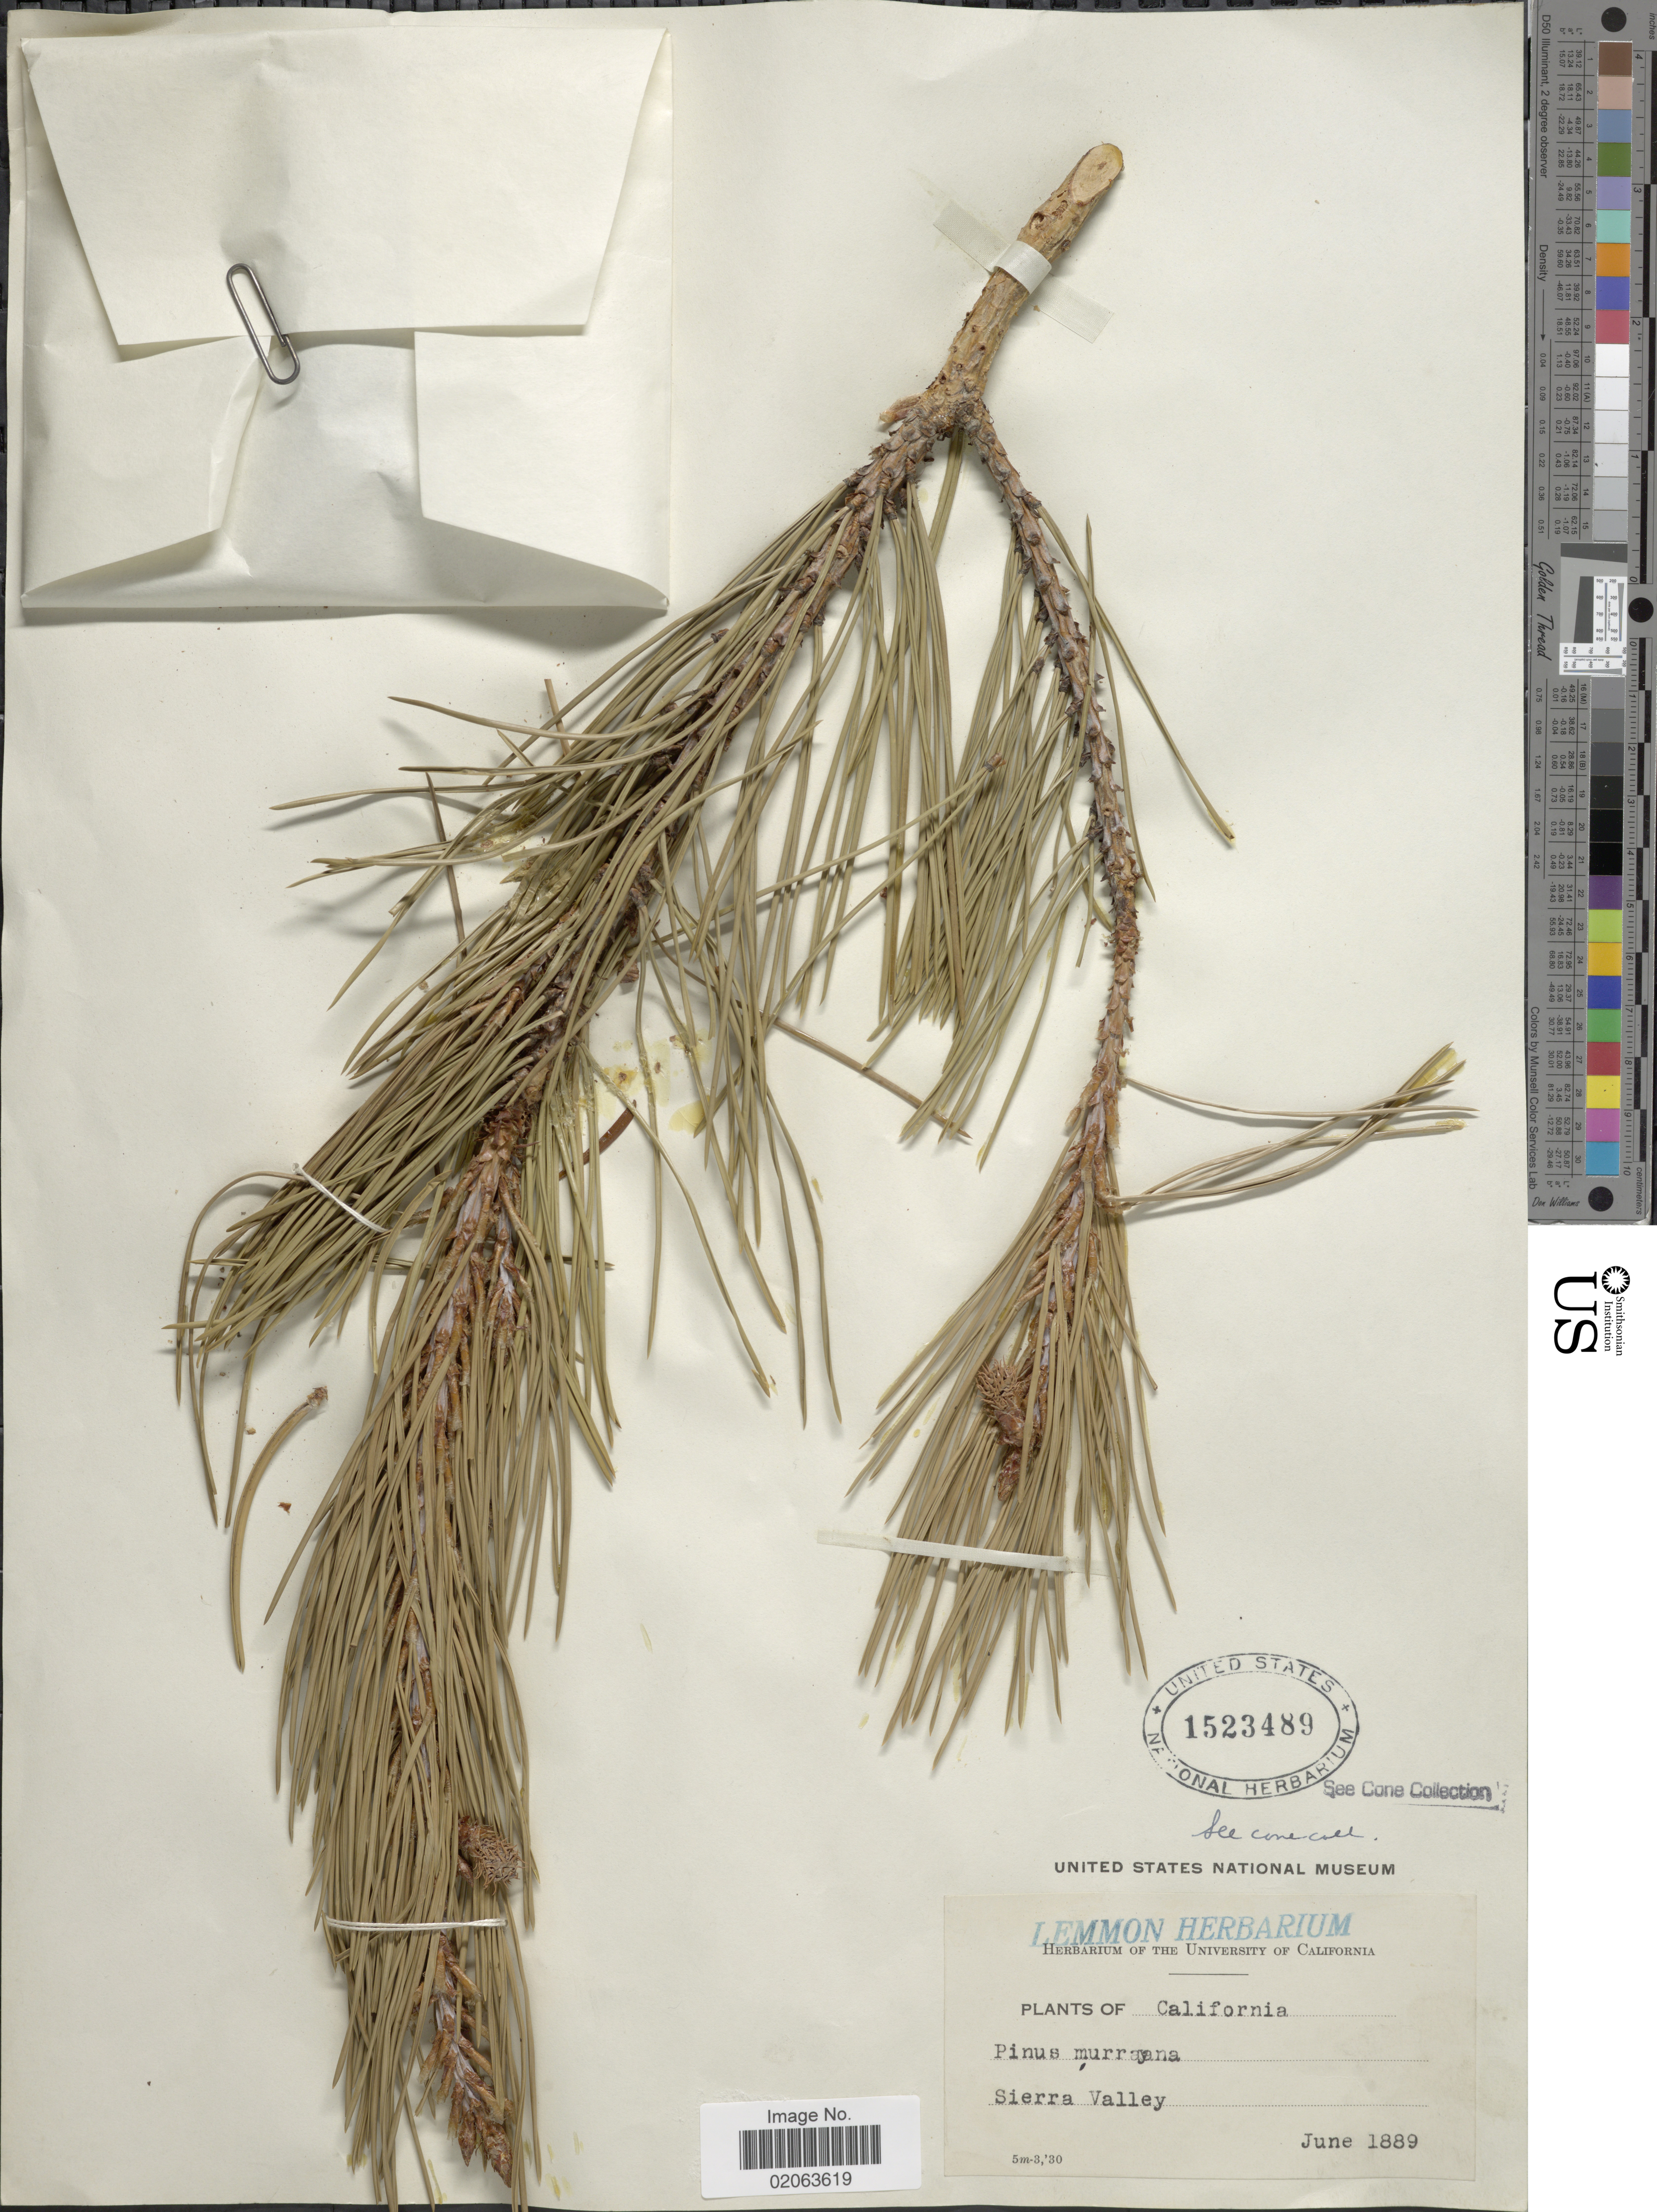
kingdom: Plantae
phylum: Tracheophyta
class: Pinopsida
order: Pinales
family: Pinaceae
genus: Pinus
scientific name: Pinus contorta var. murrayana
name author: (Balf.) S. Watson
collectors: ex herb. Lemmon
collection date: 1889-06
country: United States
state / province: California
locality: Sierra Valley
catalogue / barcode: US 1523489